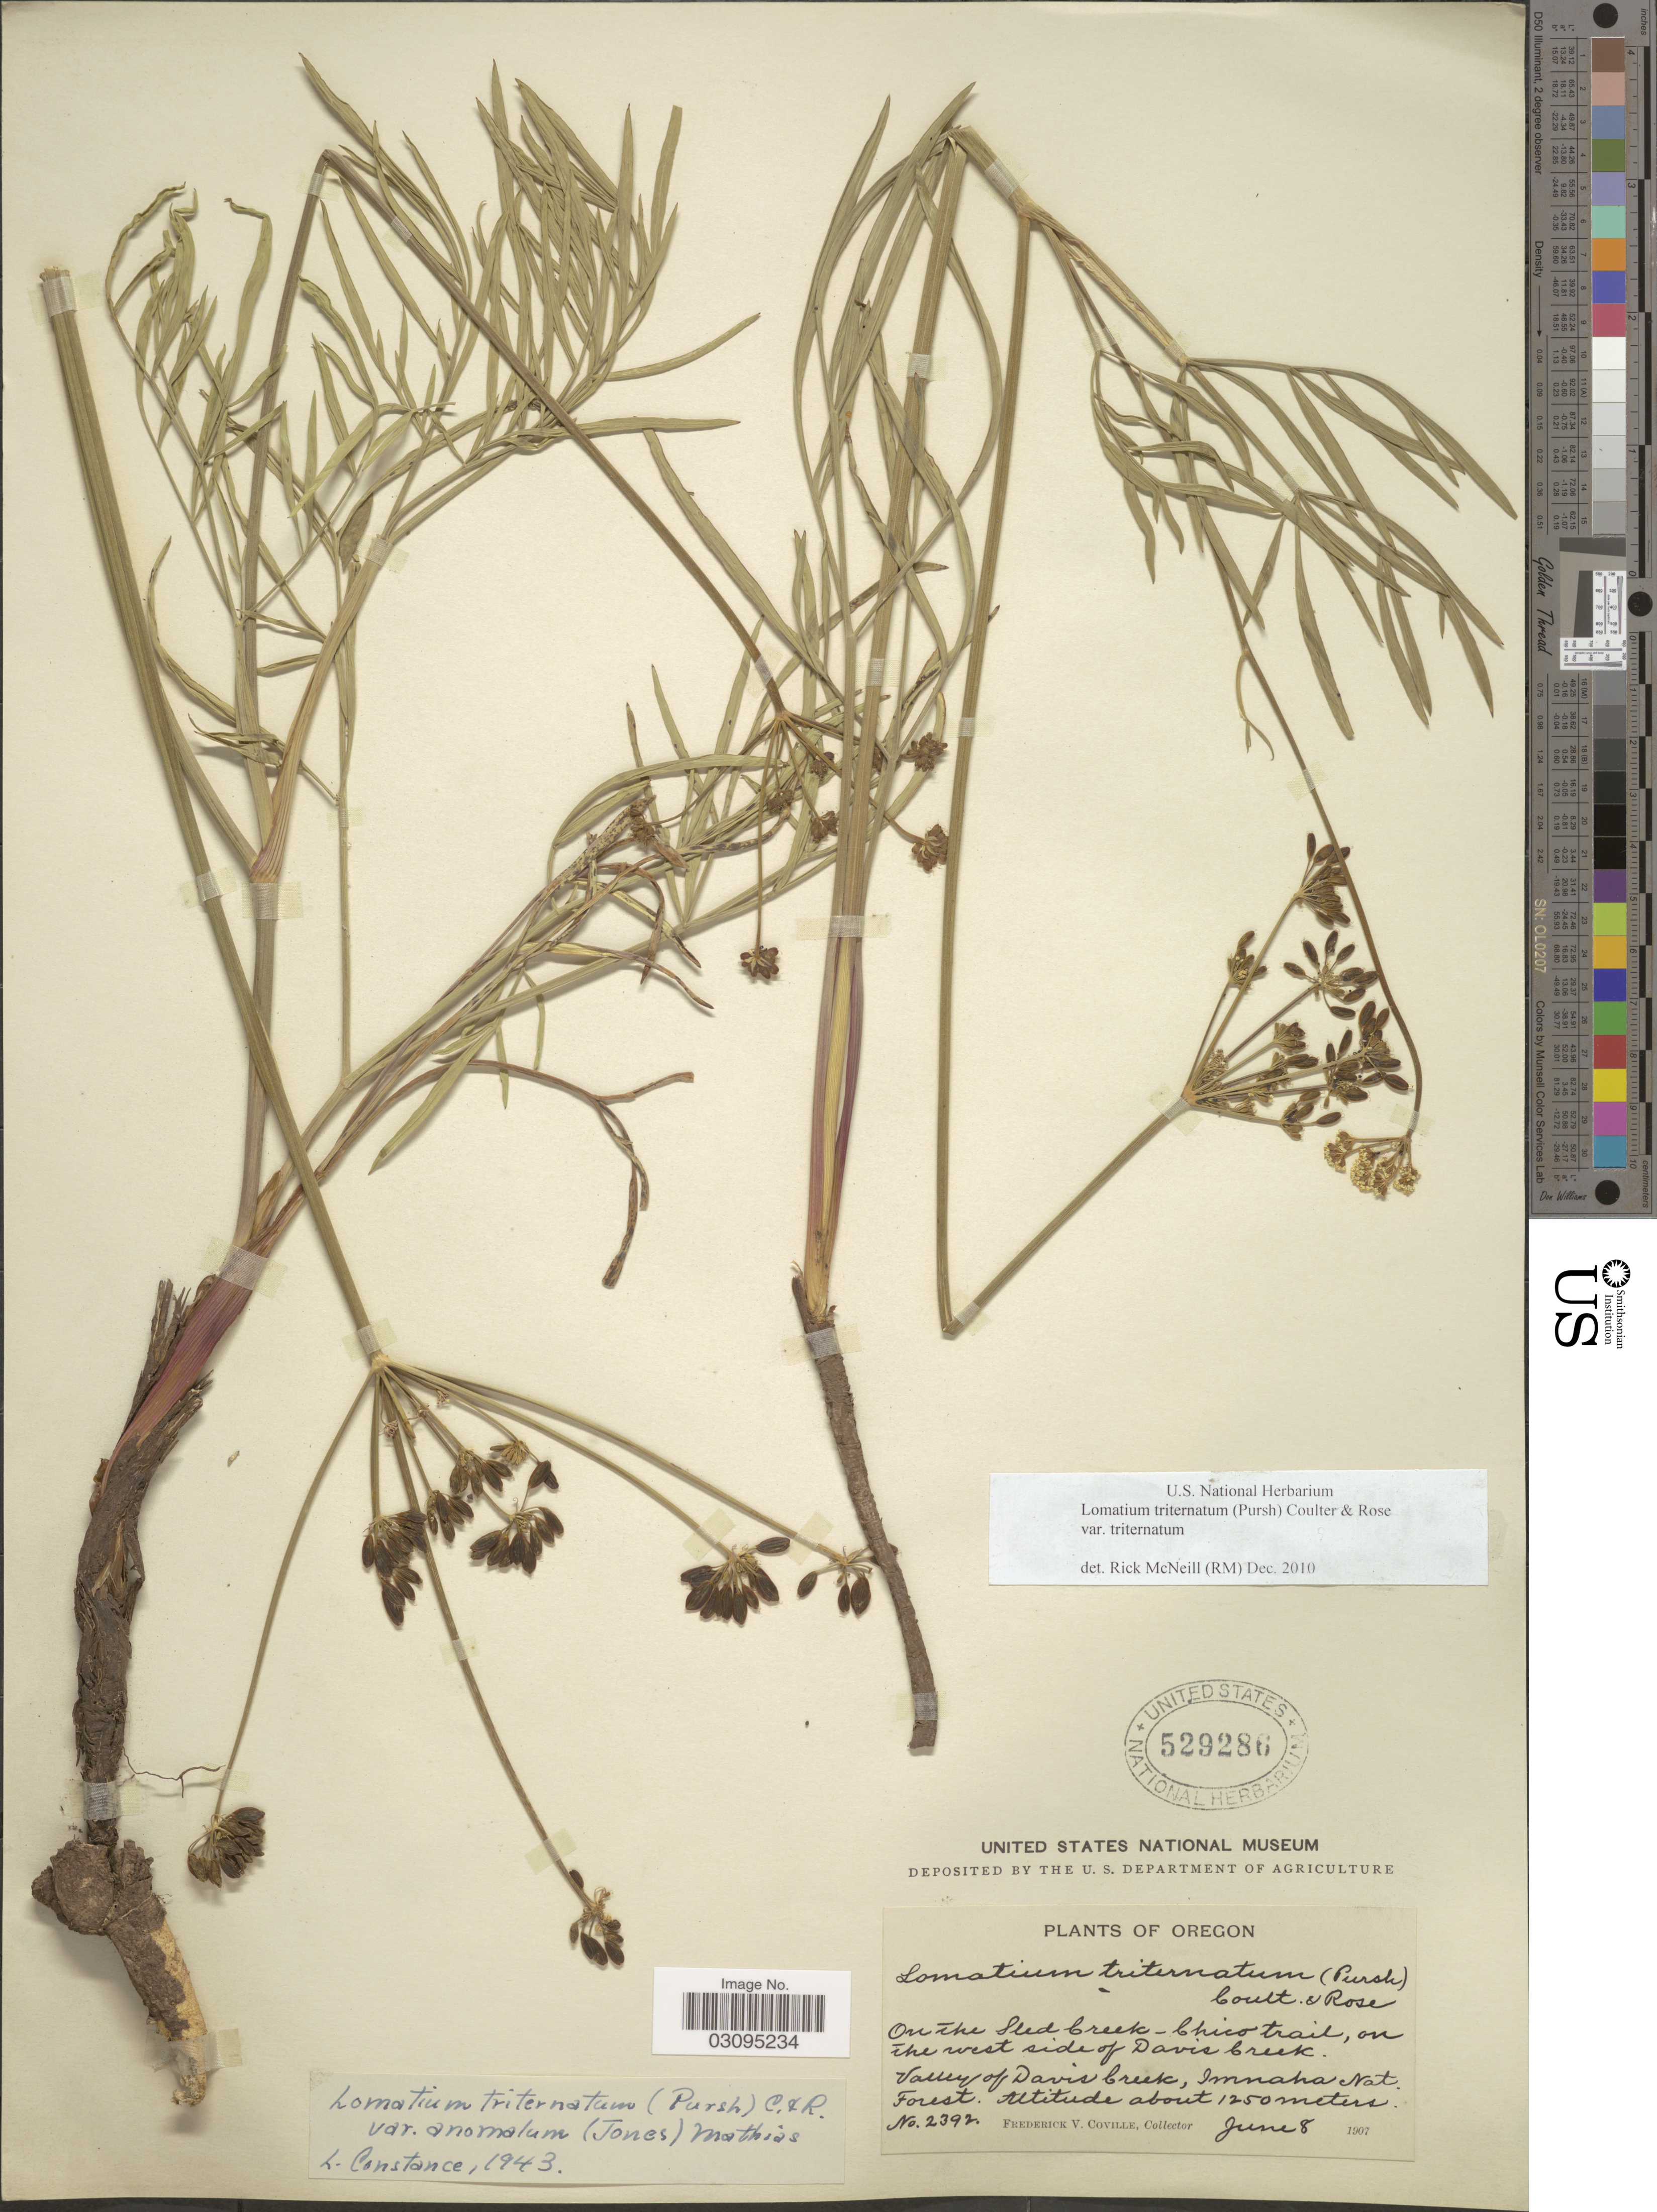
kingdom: Plantae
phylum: Tracheophyta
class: Magnoliopsida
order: Apiales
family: Apiaceae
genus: Lomatium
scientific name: Lomatium triternatum var. triternatum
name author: (Pursh) J.M. Coult. & Rose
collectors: F. V. Coville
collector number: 2392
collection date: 1907-06-08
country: United States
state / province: Oregon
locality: On the Sled Creek - Chico trail, on the west side of Davis Creek. Valley of Davis Creek, Imnaha Nat. Forest.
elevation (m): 1250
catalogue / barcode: US 529286